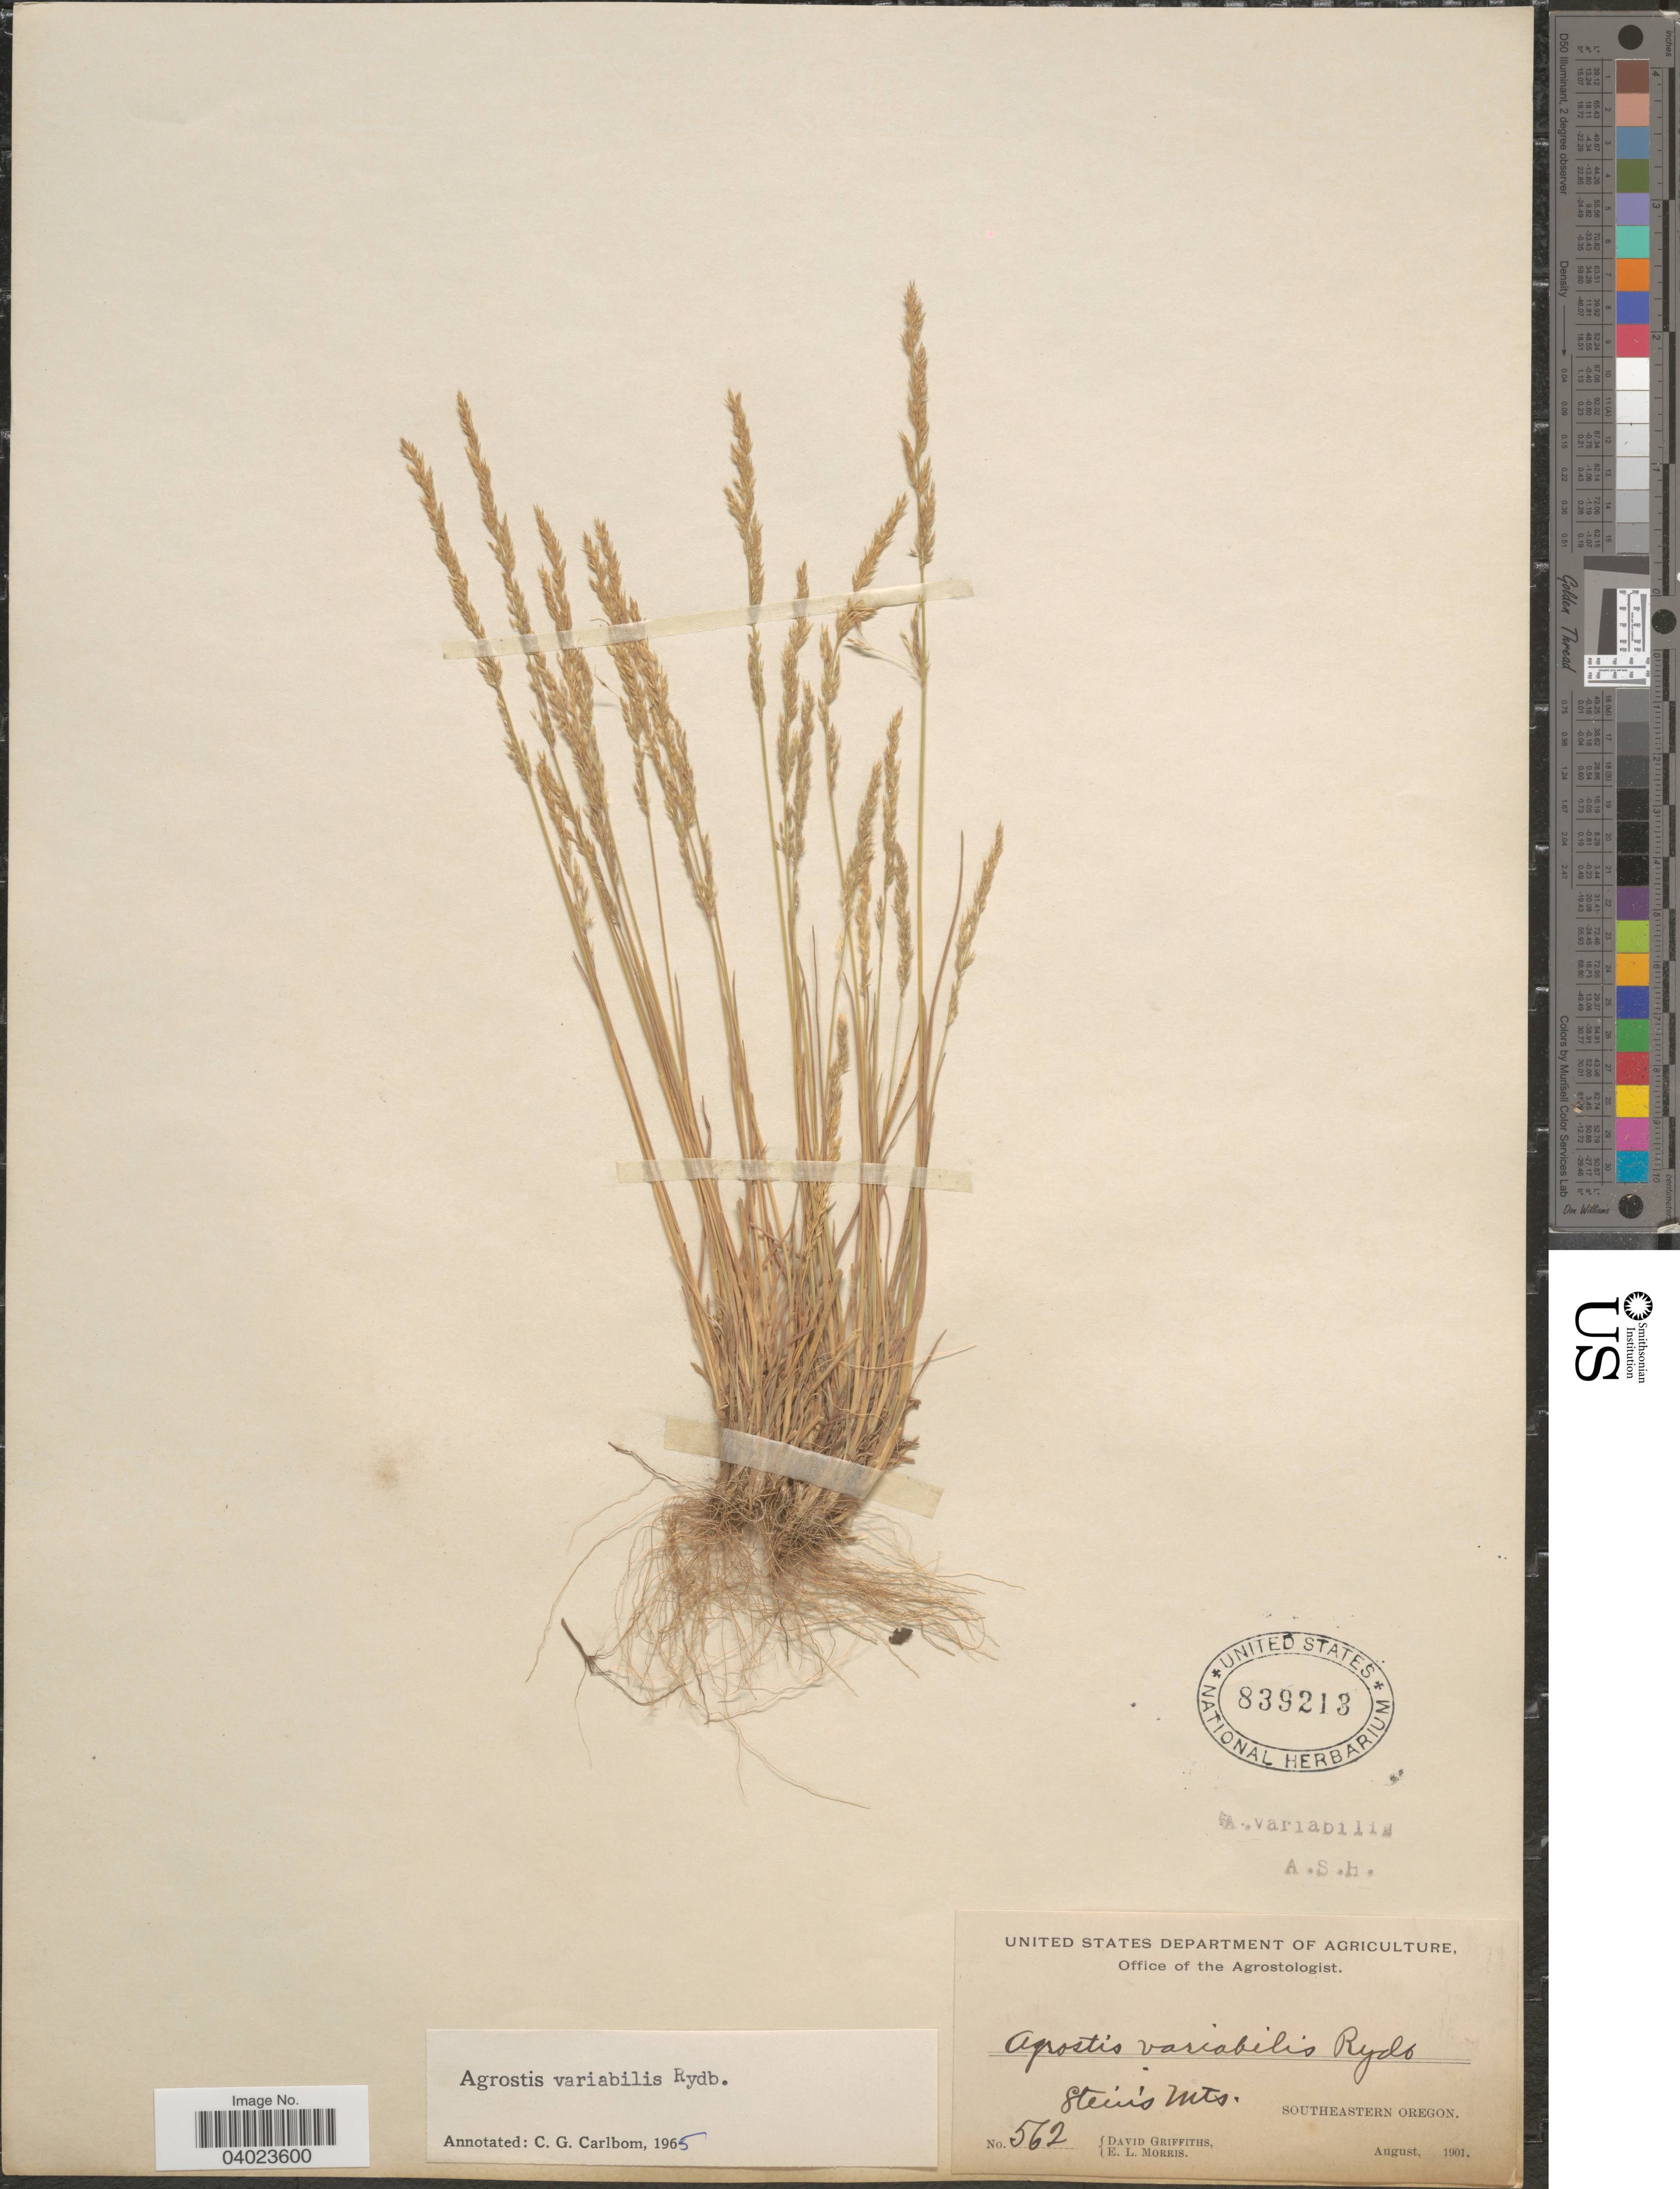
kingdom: Plantae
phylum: Tracheophyta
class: Liliopsida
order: Poales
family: Poaceae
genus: Agrostis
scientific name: Agrostis variabilis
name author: Rydb.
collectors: D. Griffiths & E. Morris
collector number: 562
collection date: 1901-08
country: United States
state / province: Oregon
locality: Stein's Mts. Southeastern Oregon.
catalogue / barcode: US 839213